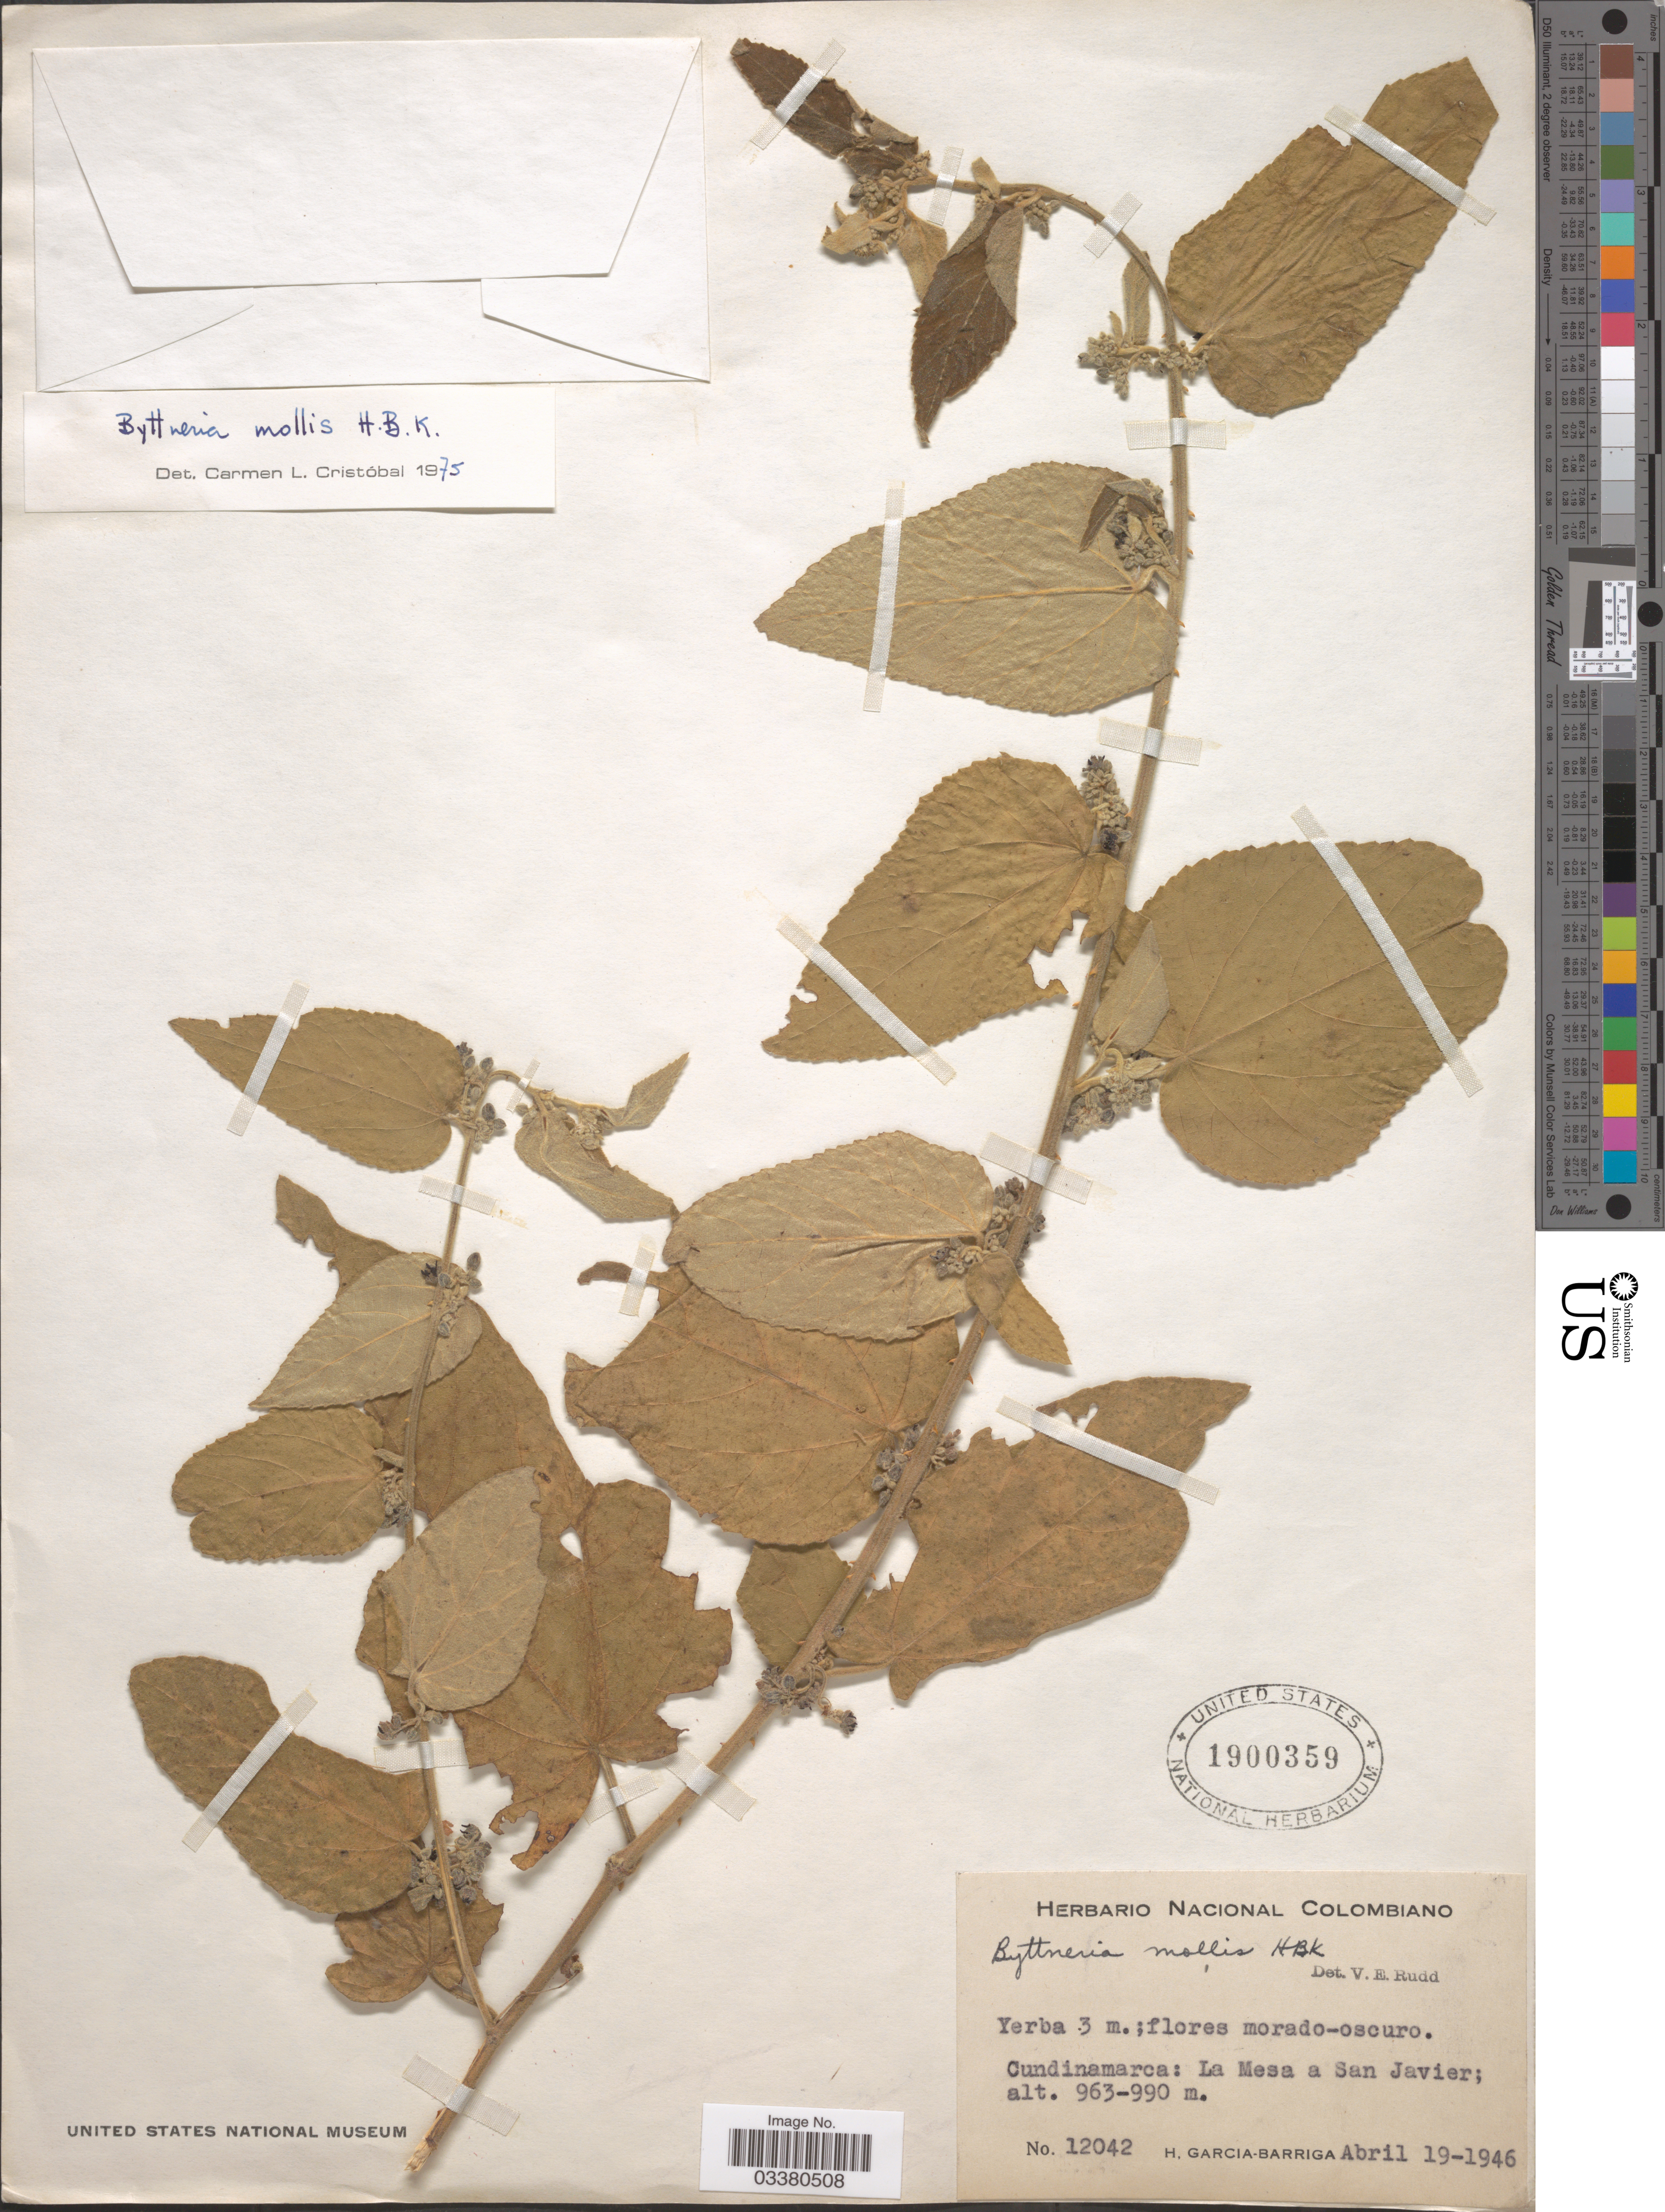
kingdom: Plantae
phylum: Tracheophyta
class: Magnoliopsida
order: Malvales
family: Malvaceae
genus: Byttneria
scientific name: Byttneria mollis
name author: Kunth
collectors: H. García Barriga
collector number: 12042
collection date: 1946-04-19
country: Colombia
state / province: Cundinamarca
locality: La Mesa a San Javier.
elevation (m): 963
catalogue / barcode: US 1900359